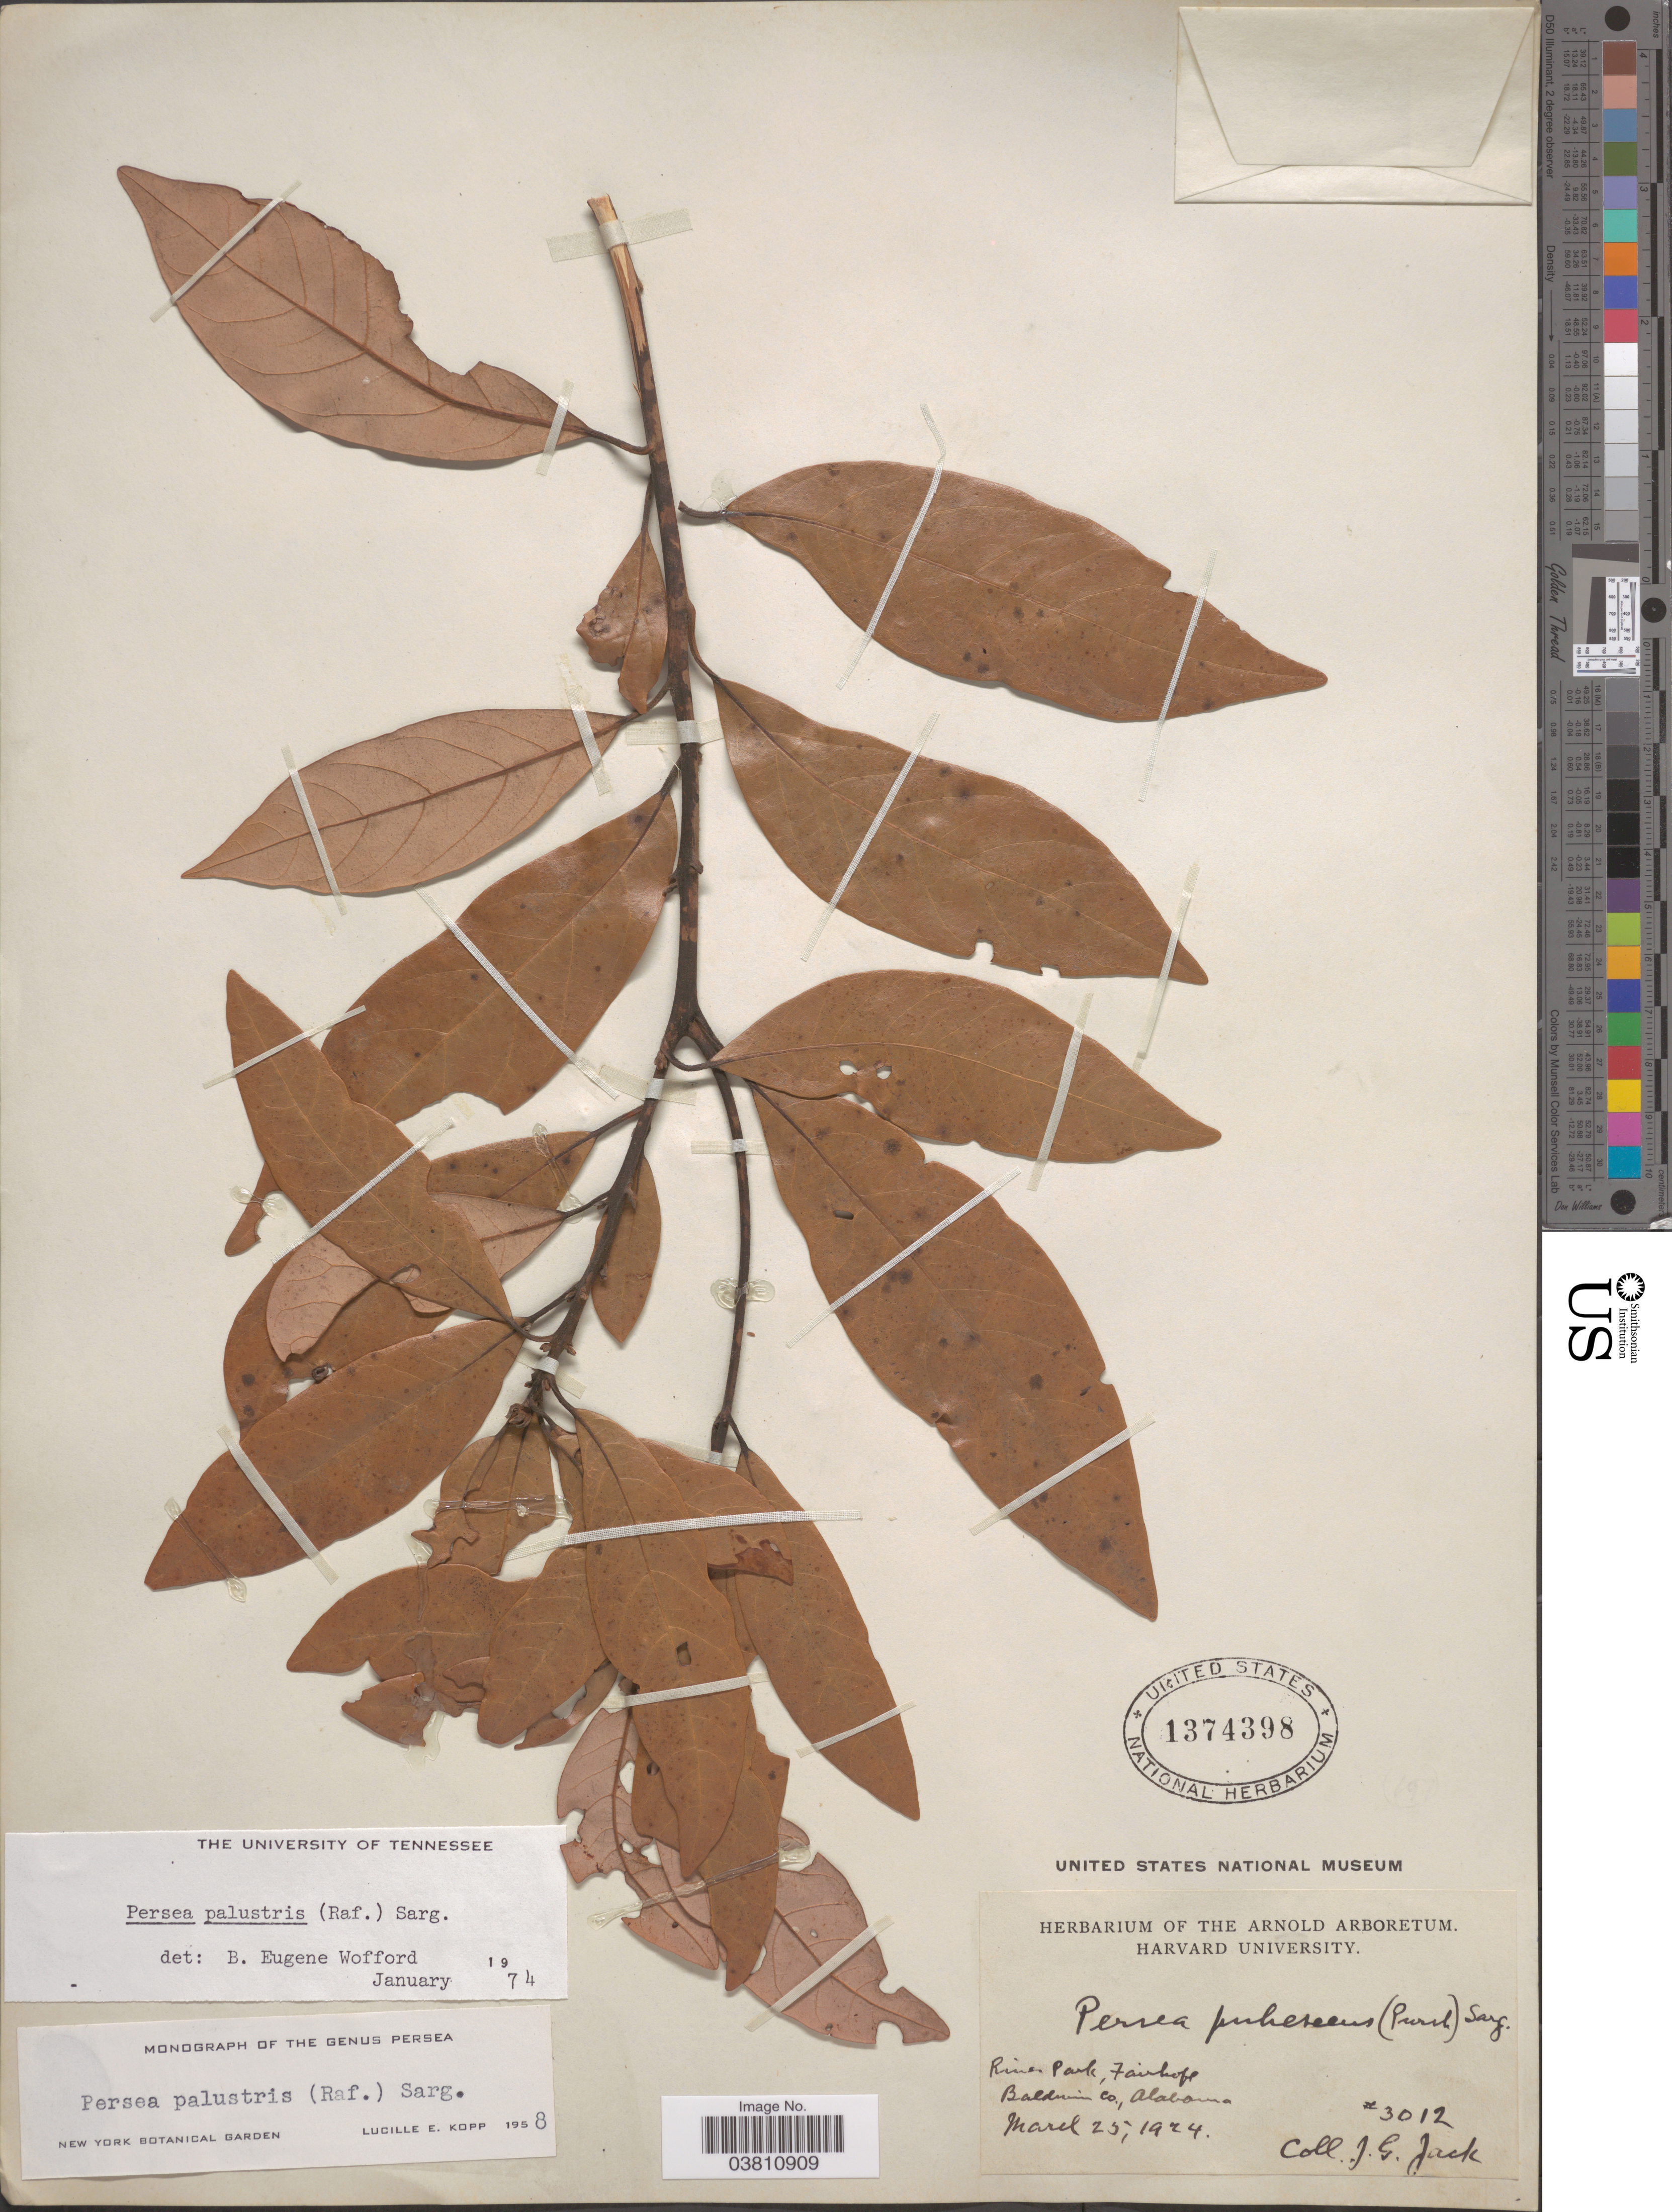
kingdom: Plantae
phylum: Tracheophyta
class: Magnoliopsida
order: Laurales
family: Lauraceae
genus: Persea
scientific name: Persea palustris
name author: (Raf.) Sarg.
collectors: J. G. Jack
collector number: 3012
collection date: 1924-03-25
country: United States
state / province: Alabama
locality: River Park, Fairhope. Baldwin Co.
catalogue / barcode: US 1374398